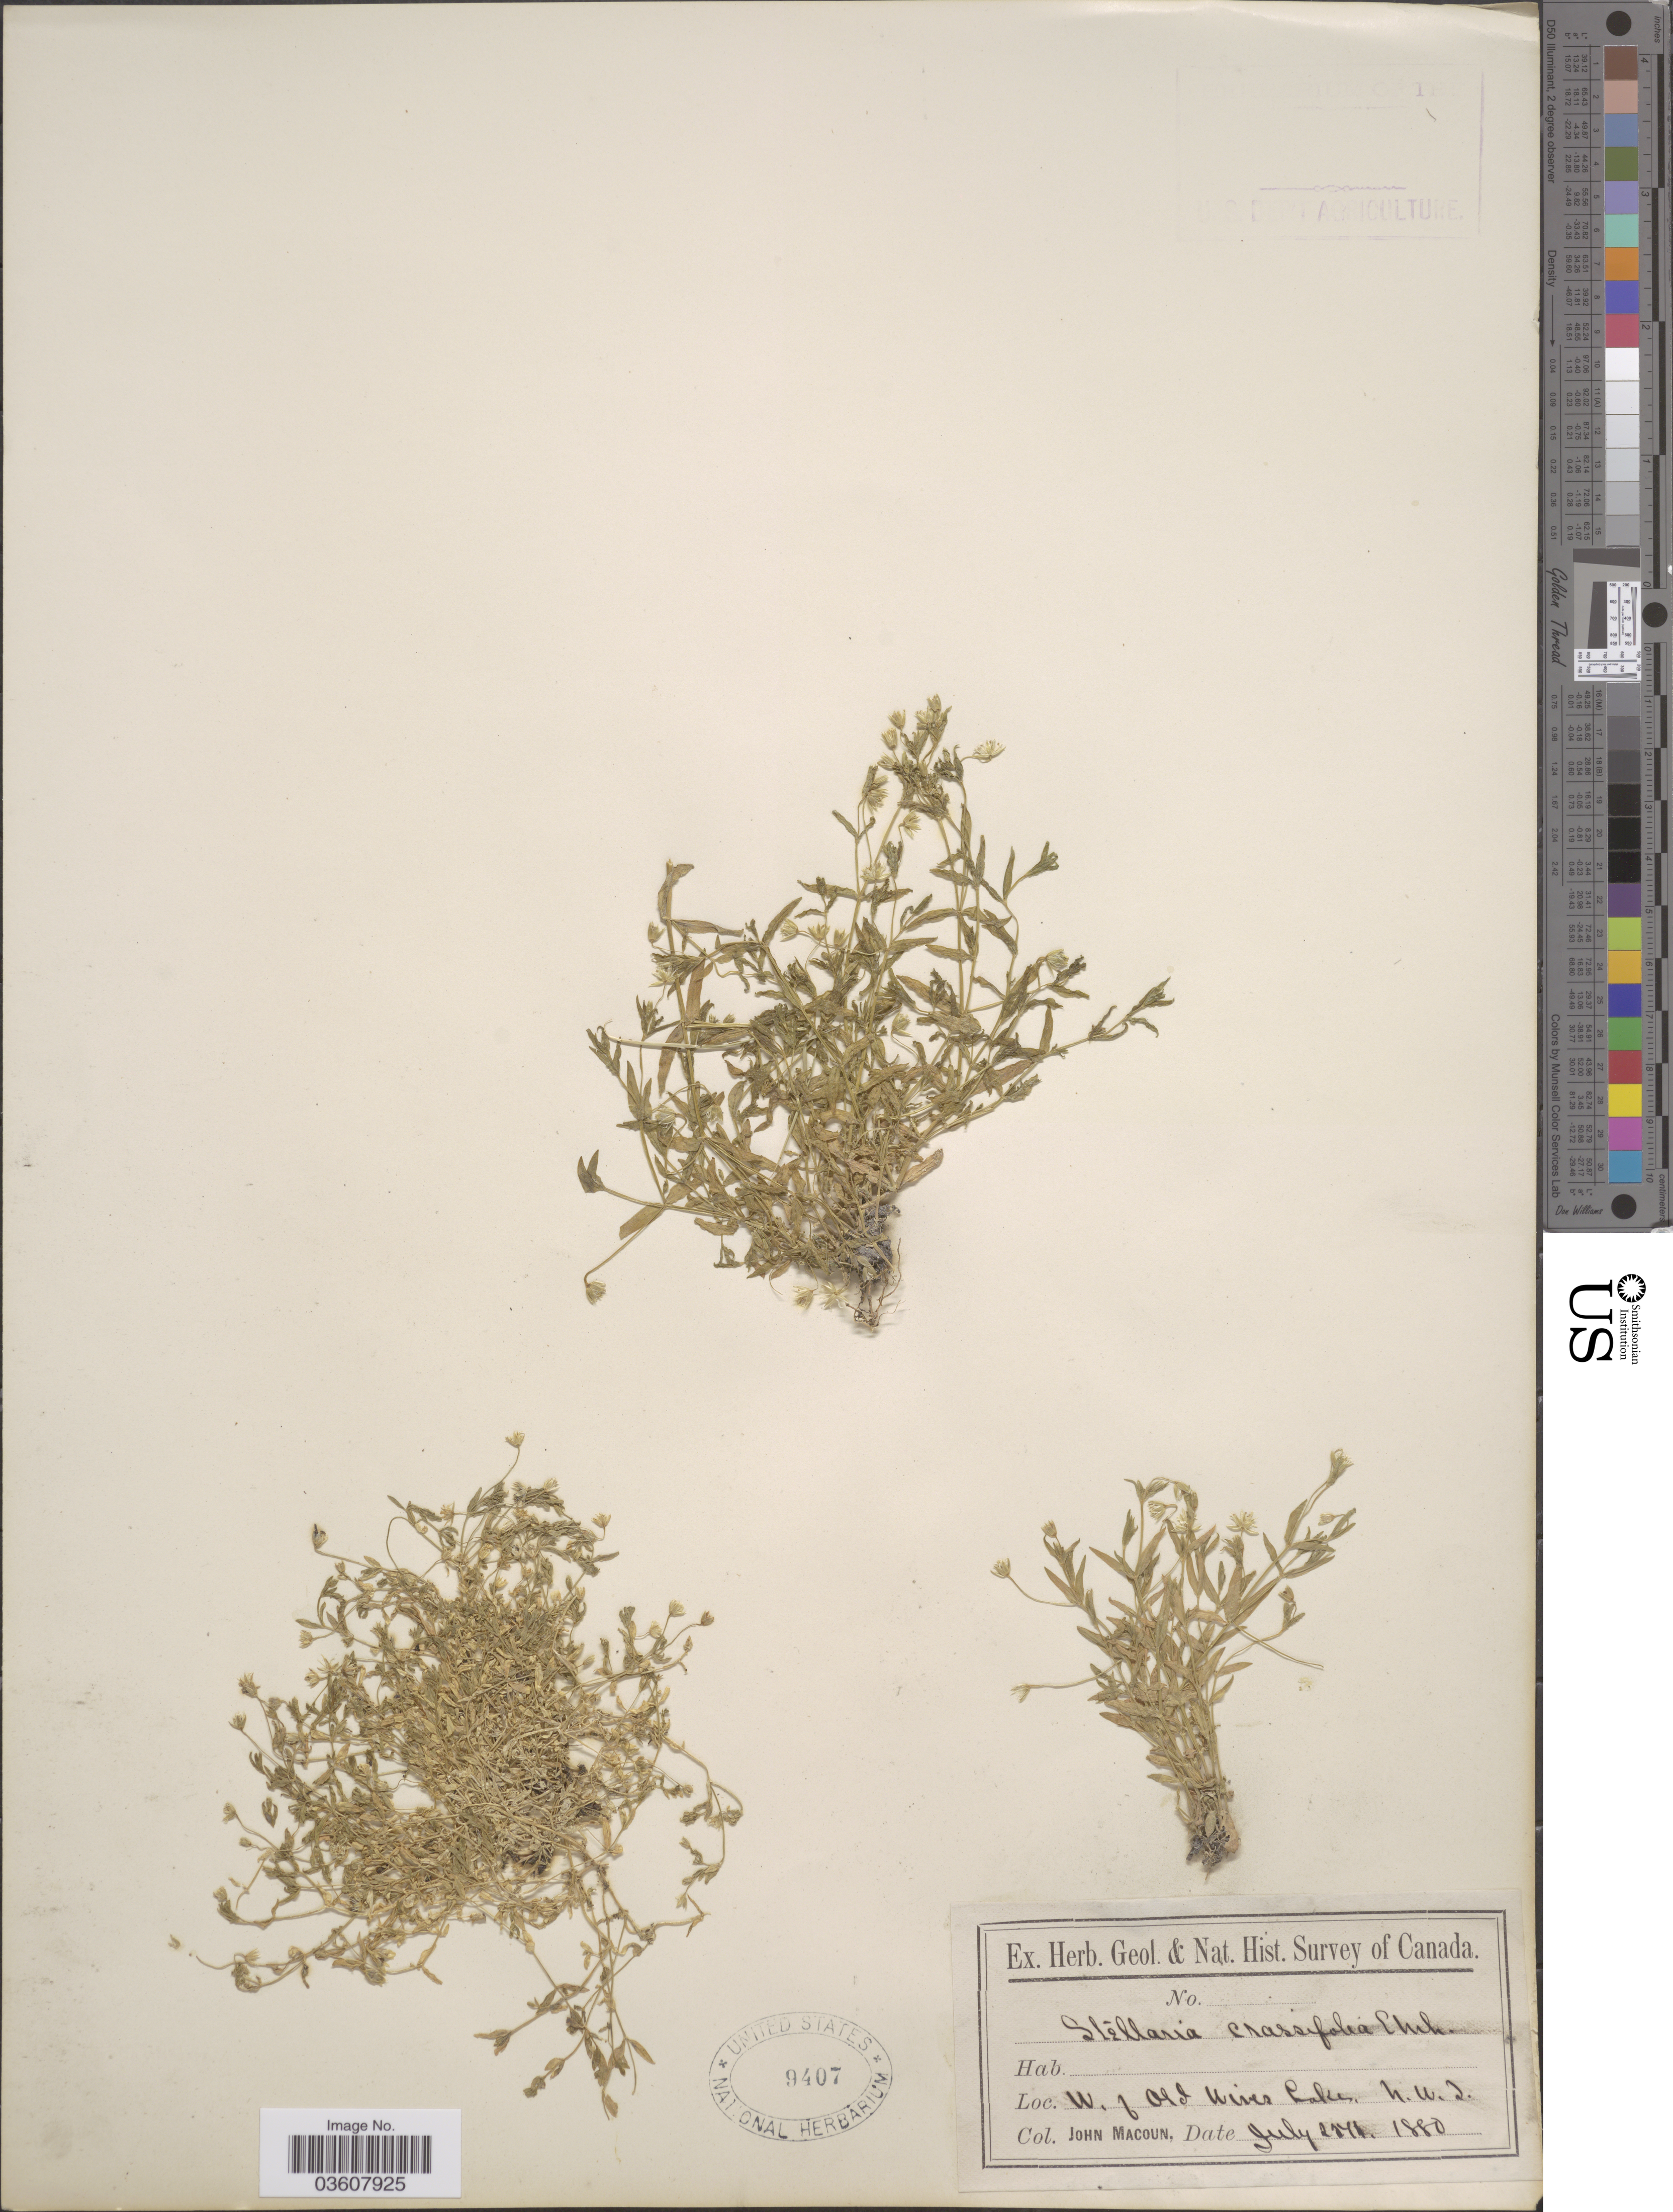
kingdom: Plantae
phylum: Tracheophyta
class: Magnoliopsida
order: Caryophyllales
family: Caryophyllaceae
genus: Stellaria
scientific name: Stellaria crassifolia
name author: Ehrh.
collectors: J. Macoun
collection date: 1880-07-22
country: Canada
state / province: Northwest Territories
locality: W. of Old Wives Lake.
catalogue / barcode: US 9407